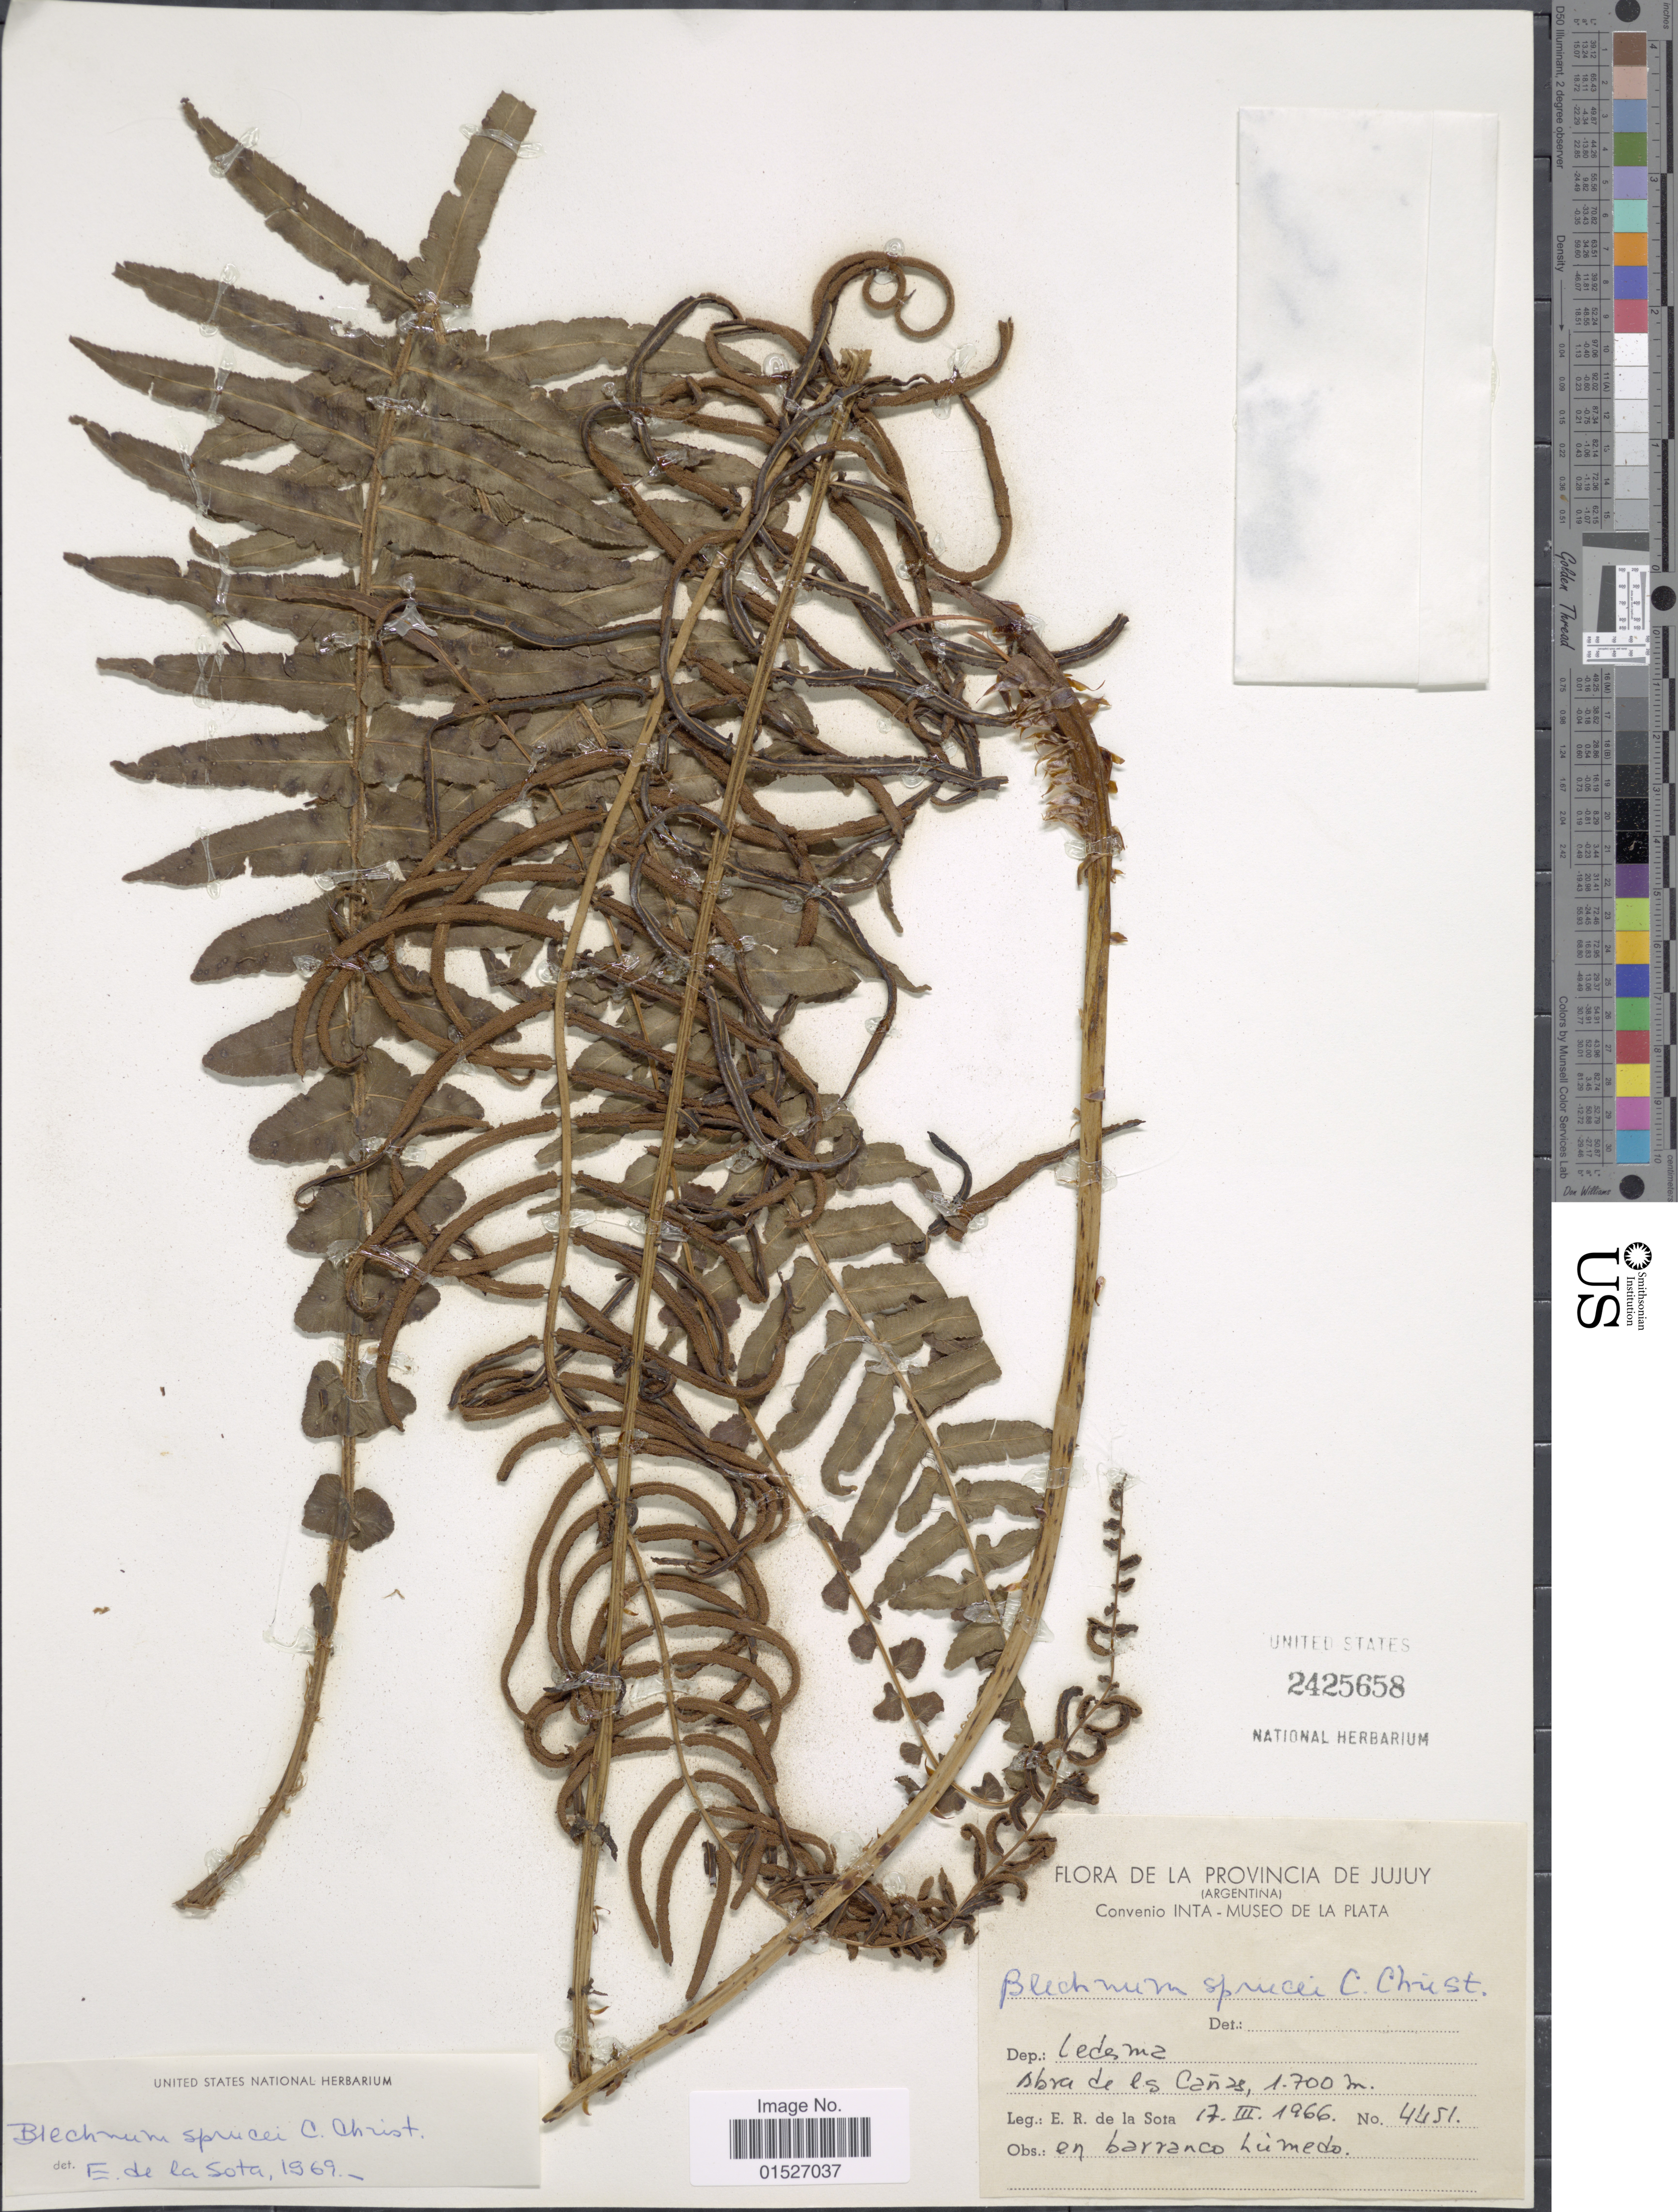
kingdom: Plantae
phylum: Tracheophyta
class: Polypodiopsida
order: Polypodiales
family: Blechnaceae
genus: Blechnum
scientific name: Blechnum sprucei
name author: C. Chr.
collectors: E. R. de la Sota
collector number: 4451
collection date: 1966-03-17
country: Argentina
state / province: Jujuy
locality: Dep.: Ledesma, Bbra de es Canas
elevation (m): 1700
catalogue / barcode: US 2425658